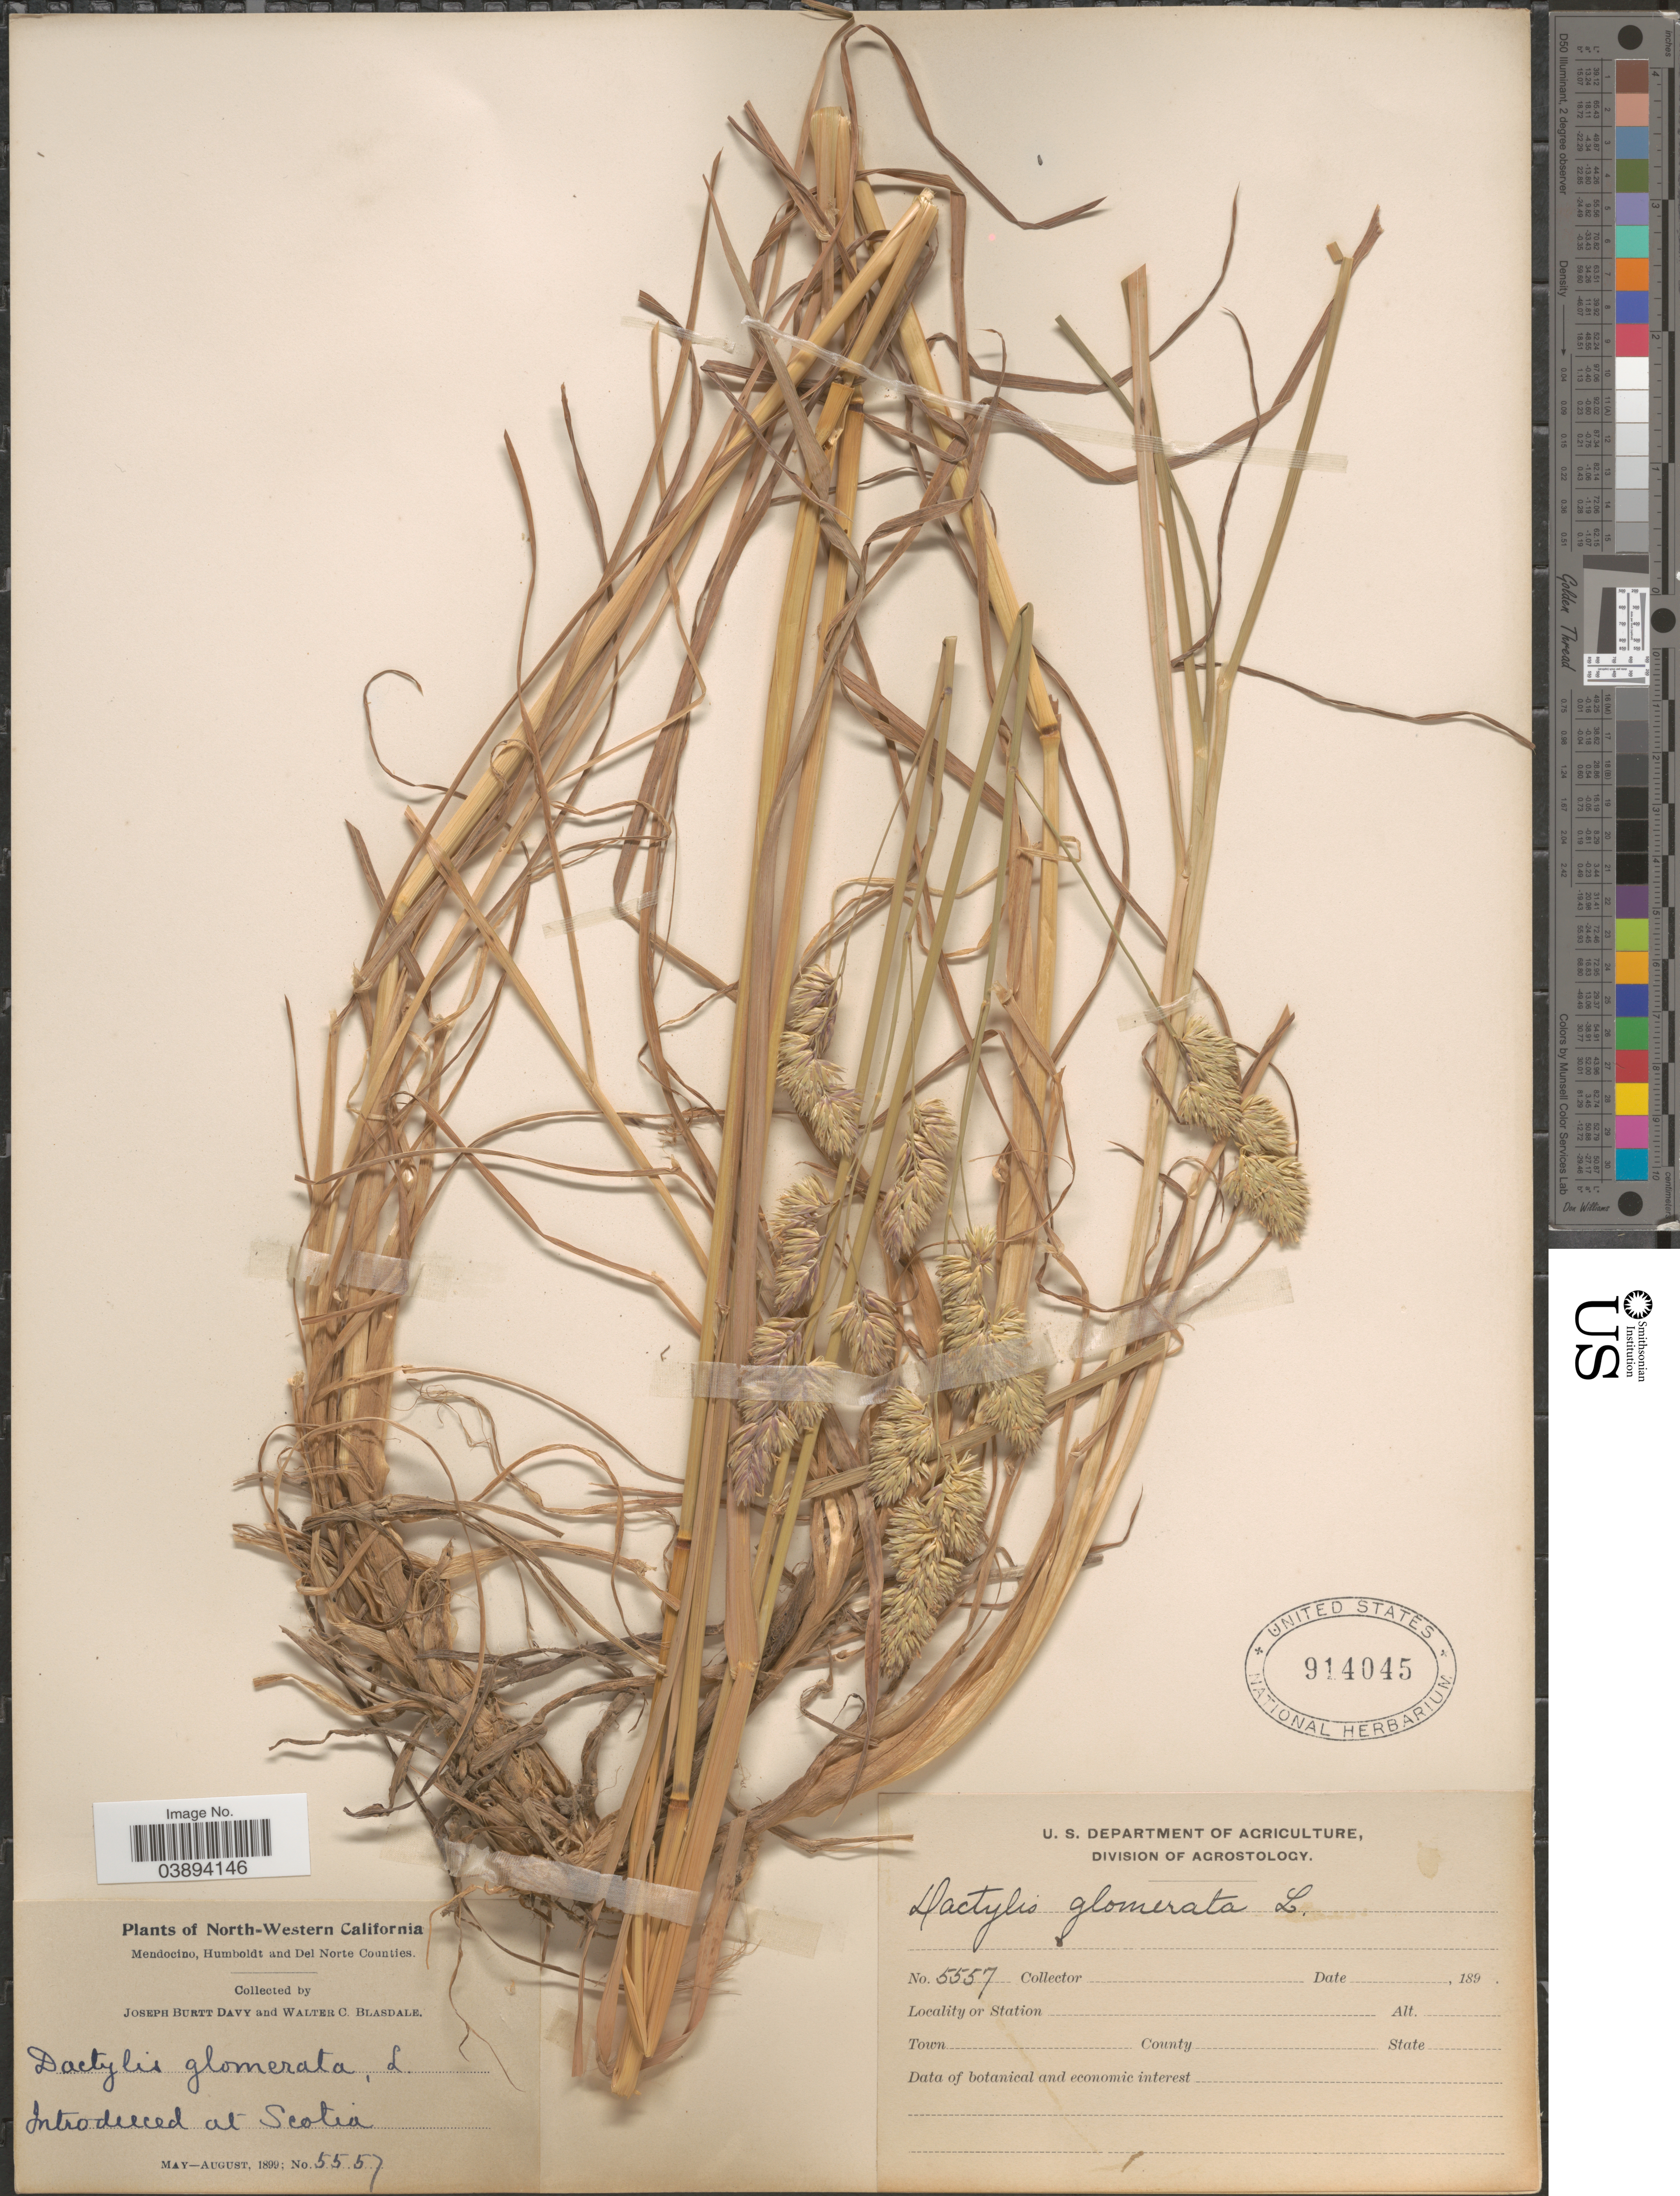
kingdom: Plantae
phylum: Tracheophyta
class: Liliopsida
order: Poales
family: Poaceae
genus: Dactylis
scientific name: Dactylis glomerata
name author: L.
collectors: J. Burtt Davy & W. Blasdale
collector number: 5557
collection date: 1899-05/1899-08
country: United States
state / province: California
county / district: Mendocino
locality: North-Western California. Mendocino, Humboldt and Del Norte Counties. At Scotia.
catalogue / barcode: US 914045